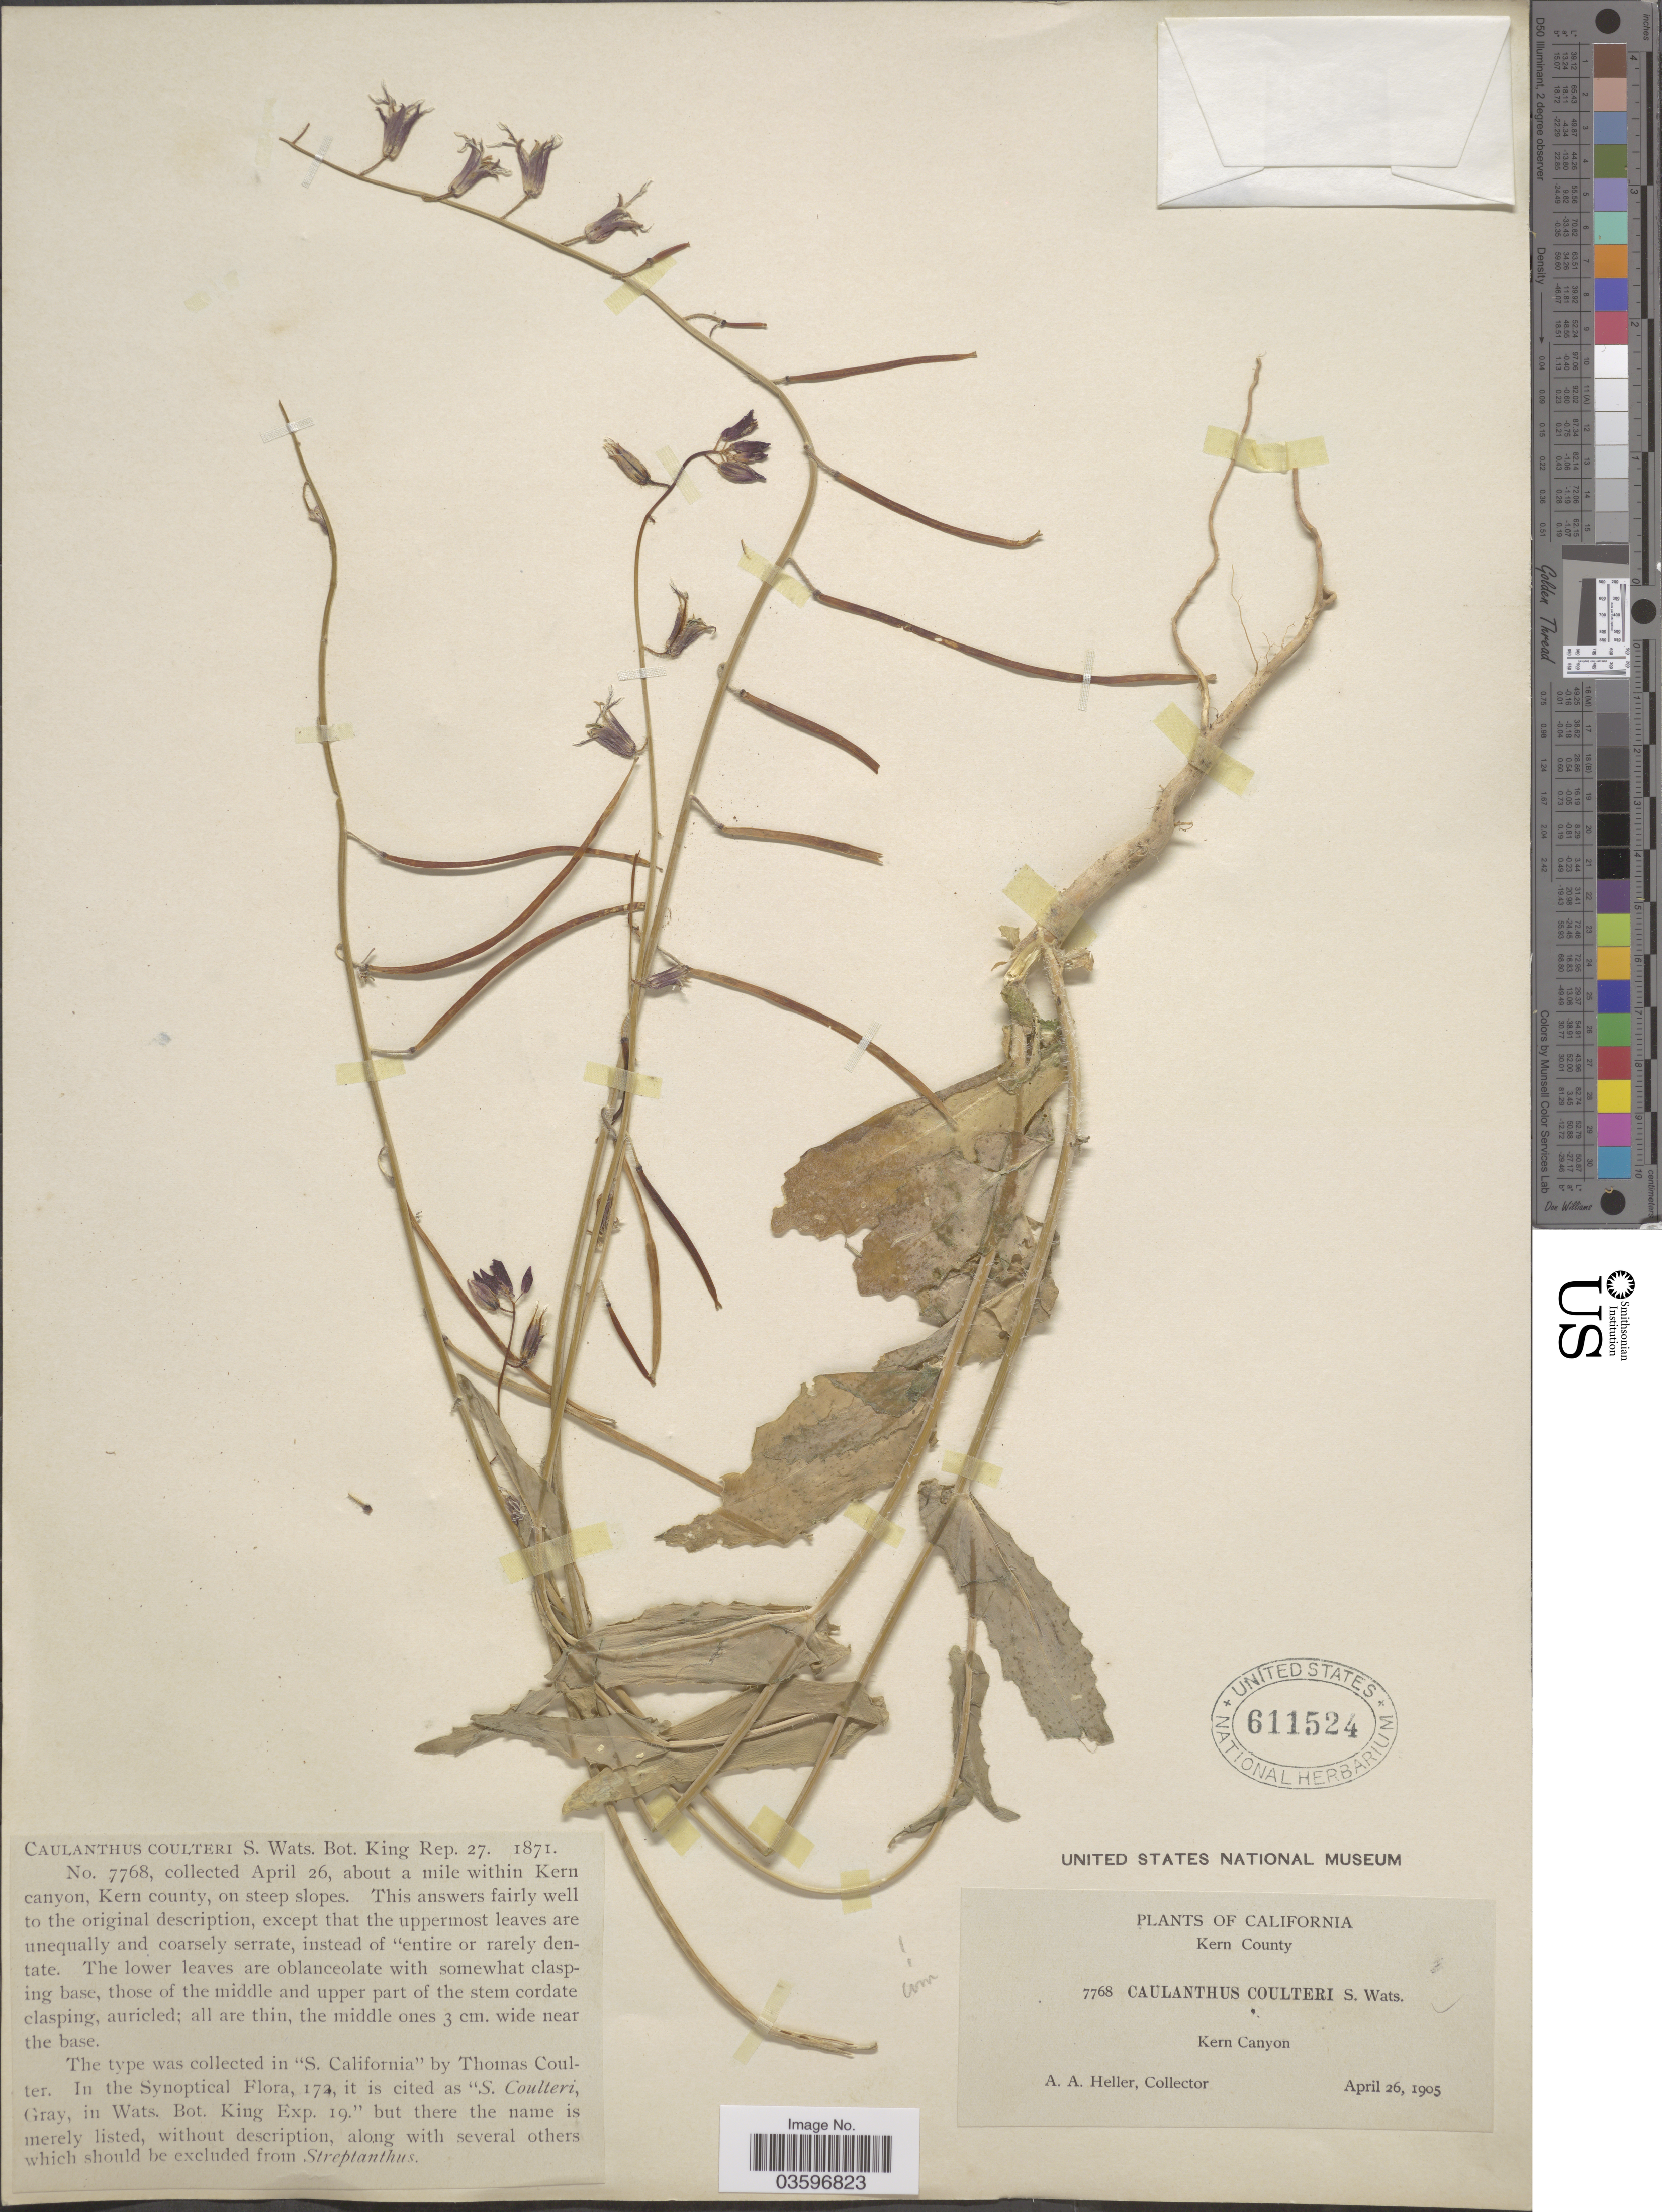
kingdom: Plantae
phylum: Tracheophyta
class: Magnoliopsida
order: Brassicales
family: Brassicaceae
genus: Caulanthus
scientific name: Caulanthus coulteri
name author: S. Watson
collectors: A. A. Heller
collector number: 7768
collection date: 1905-04-26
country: United States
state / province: California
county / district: Kern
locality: Kern County. Kern Canyon. About a mile within Kern canyon.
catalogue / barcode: US 611524